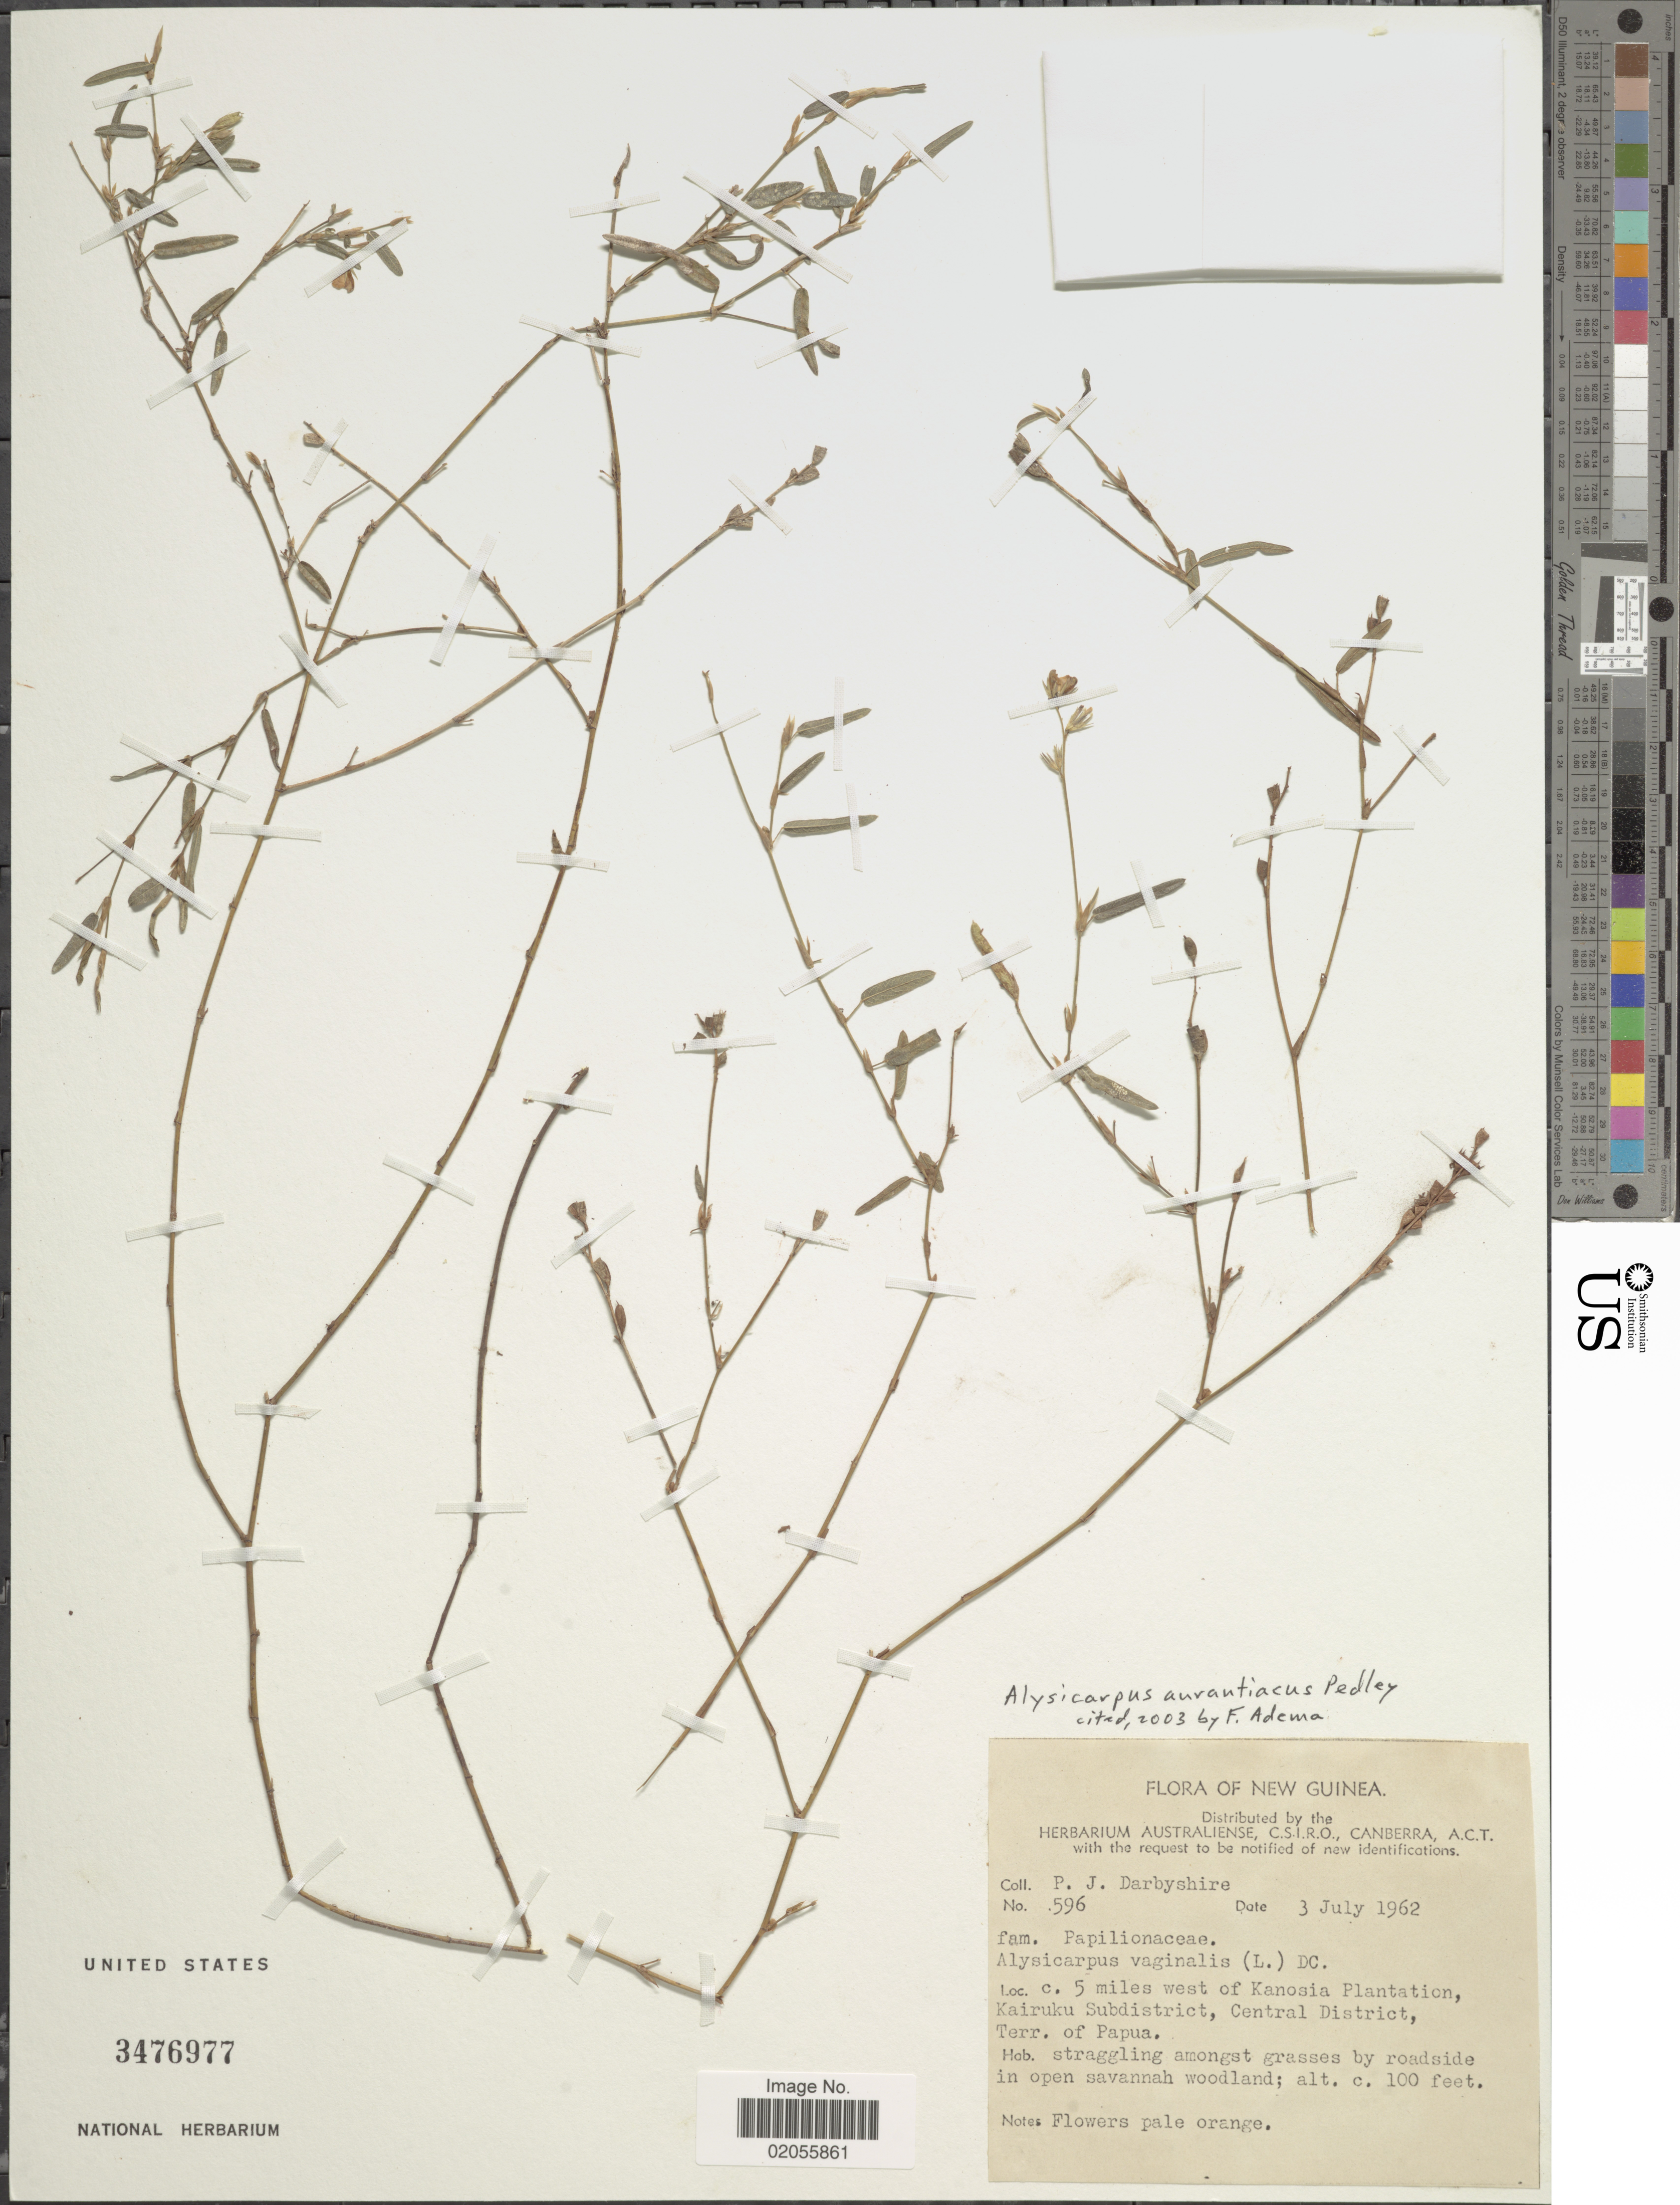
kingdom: Plantae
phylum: Tracheophyta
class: Magnoliopsida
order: Fabales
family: Fabaceae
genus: Alysicarpus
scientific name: Alysicarpus aurantiacus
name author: Pedley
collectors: P. Darbyshire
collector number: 596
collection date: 1962-07-03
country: Papua New Guinea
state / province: Central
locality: New Guinea, c. 5 miles west of Kanosia Plantation, Kairuku Subdsitrict, Terr. of Papua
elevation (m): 30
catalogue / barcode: US 3476977